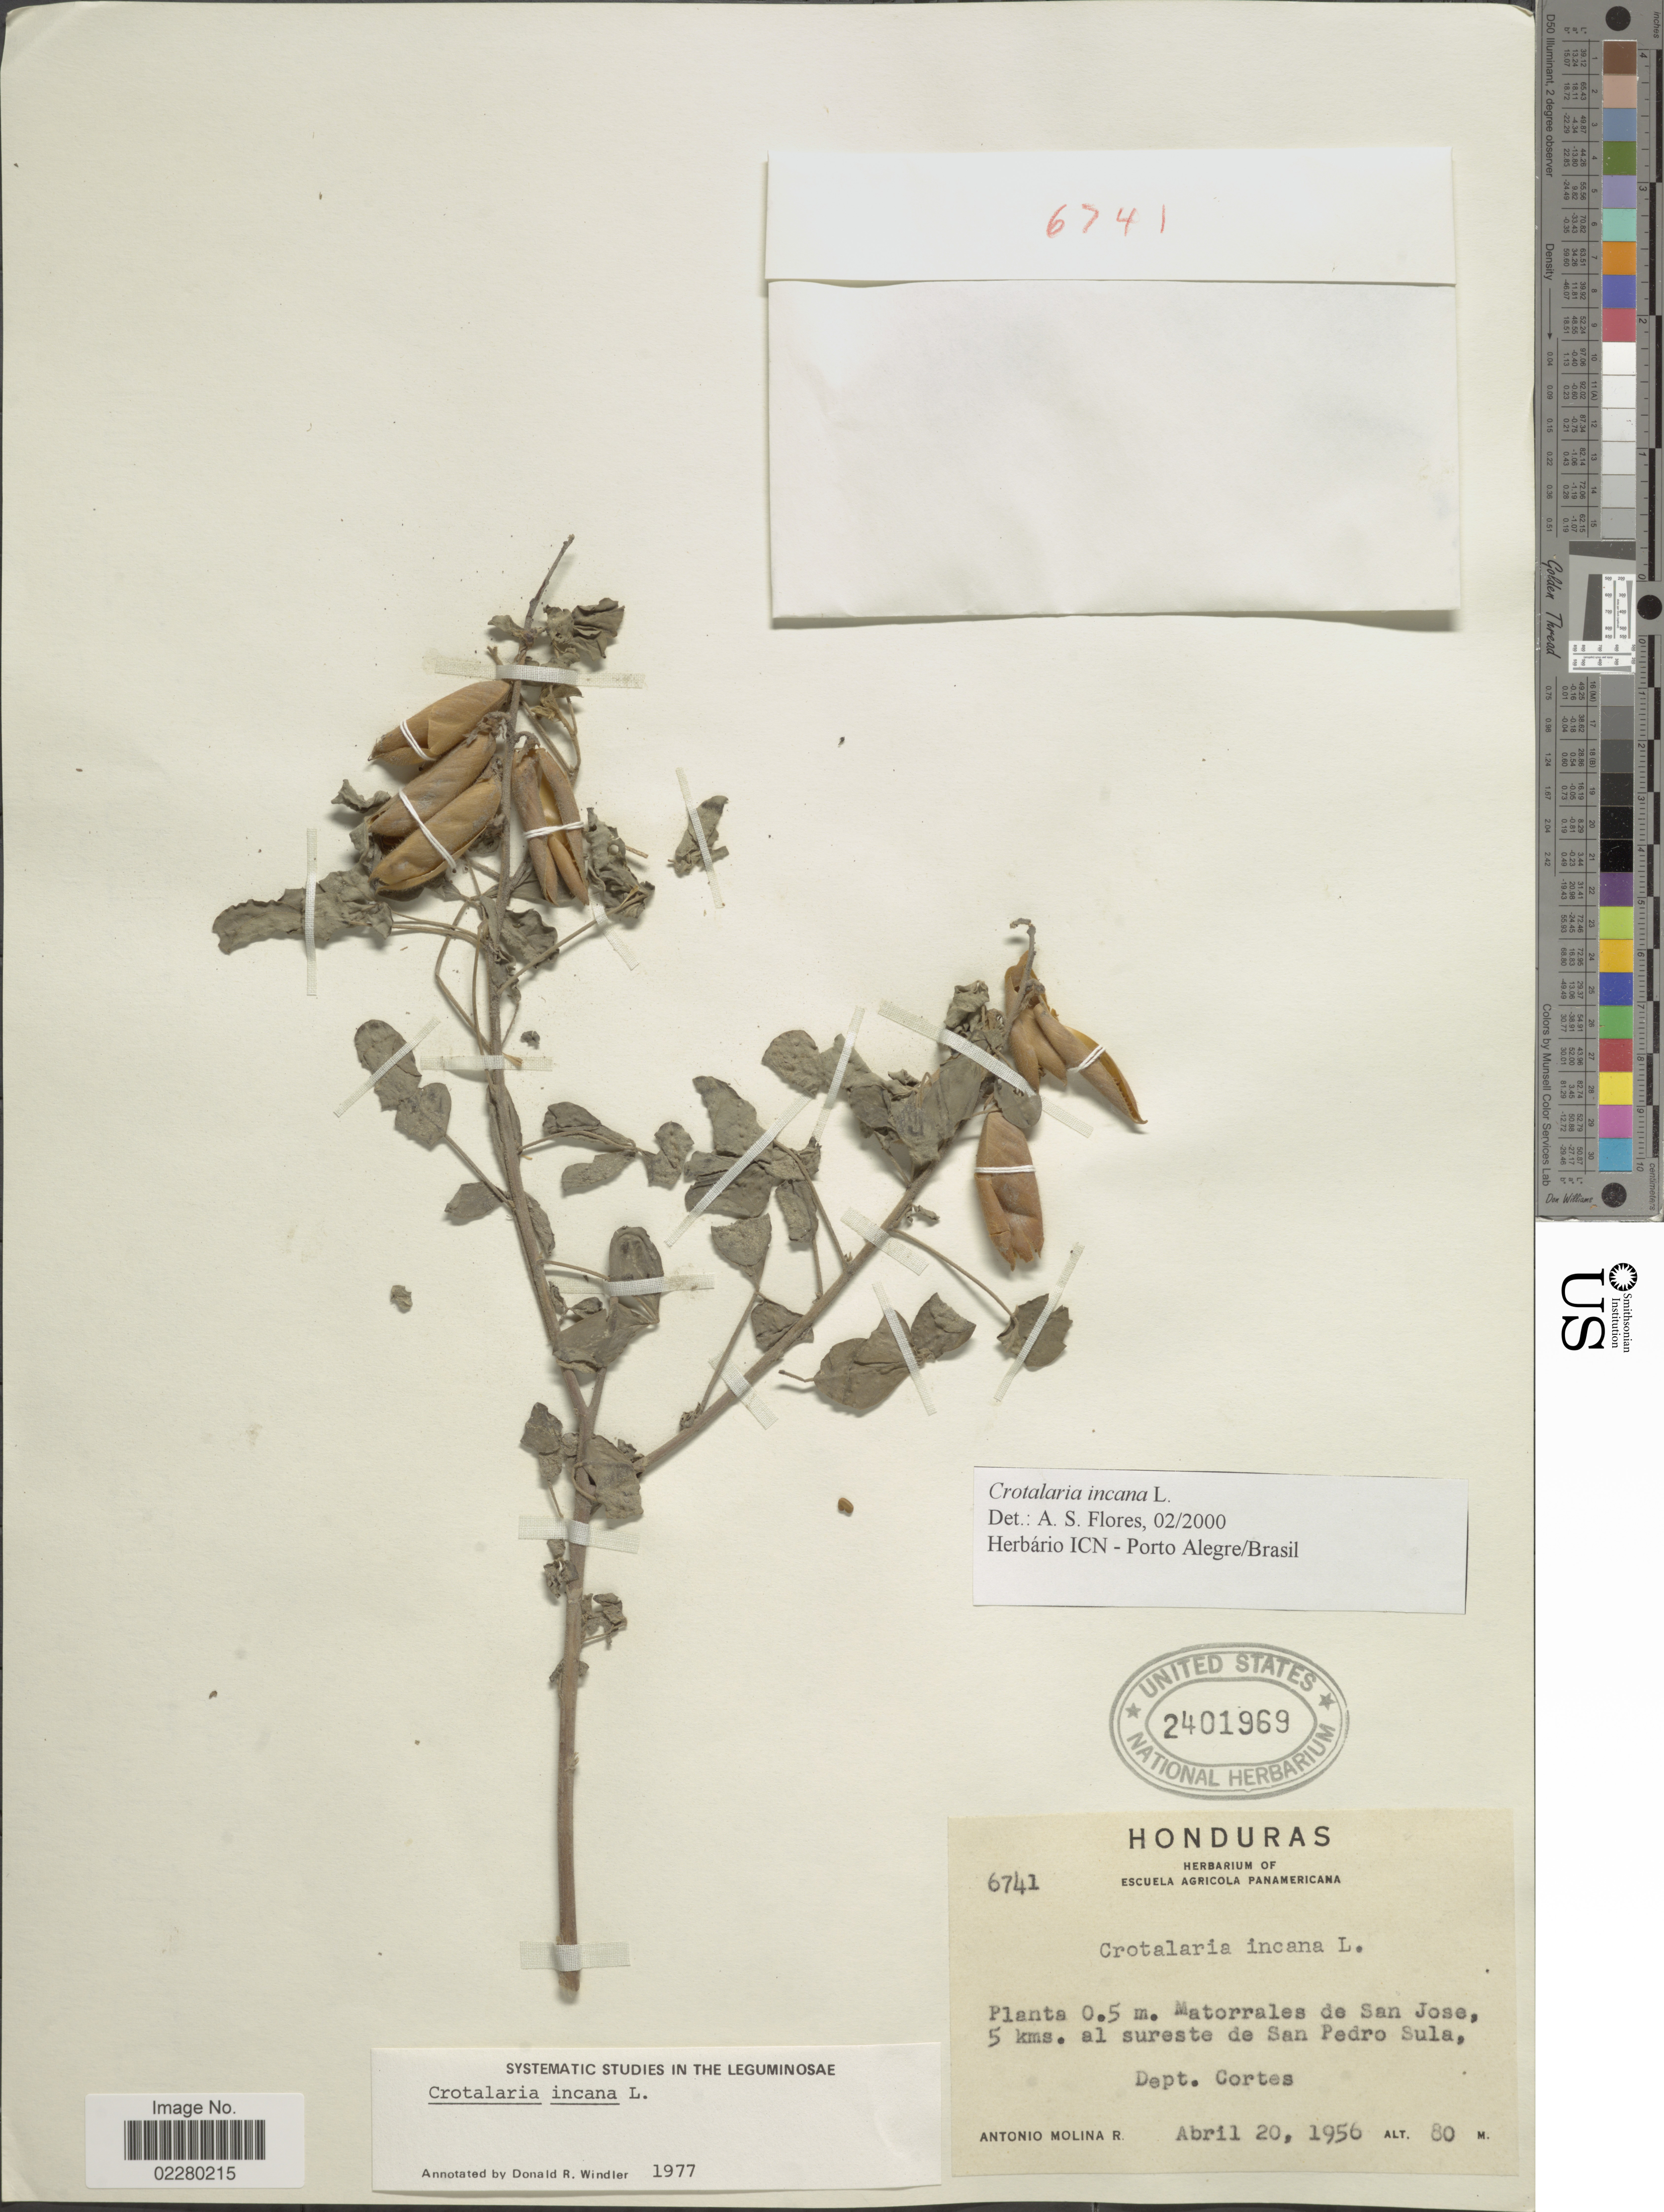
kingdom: Plantae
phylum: Tracheophyta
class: Magnoliopsida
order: Fabales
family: Fabaceae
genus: Crotalaria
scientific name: Crotalaria incana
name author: L.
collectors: A. Molina R.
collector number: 6741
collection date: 1956-04-20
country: Honduras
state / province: Cortés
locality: Matorrales de San Jose, 5 kms. al sureste de San Pedro Sula, Dept. Cortes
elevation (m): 80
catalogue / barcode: US 2401969